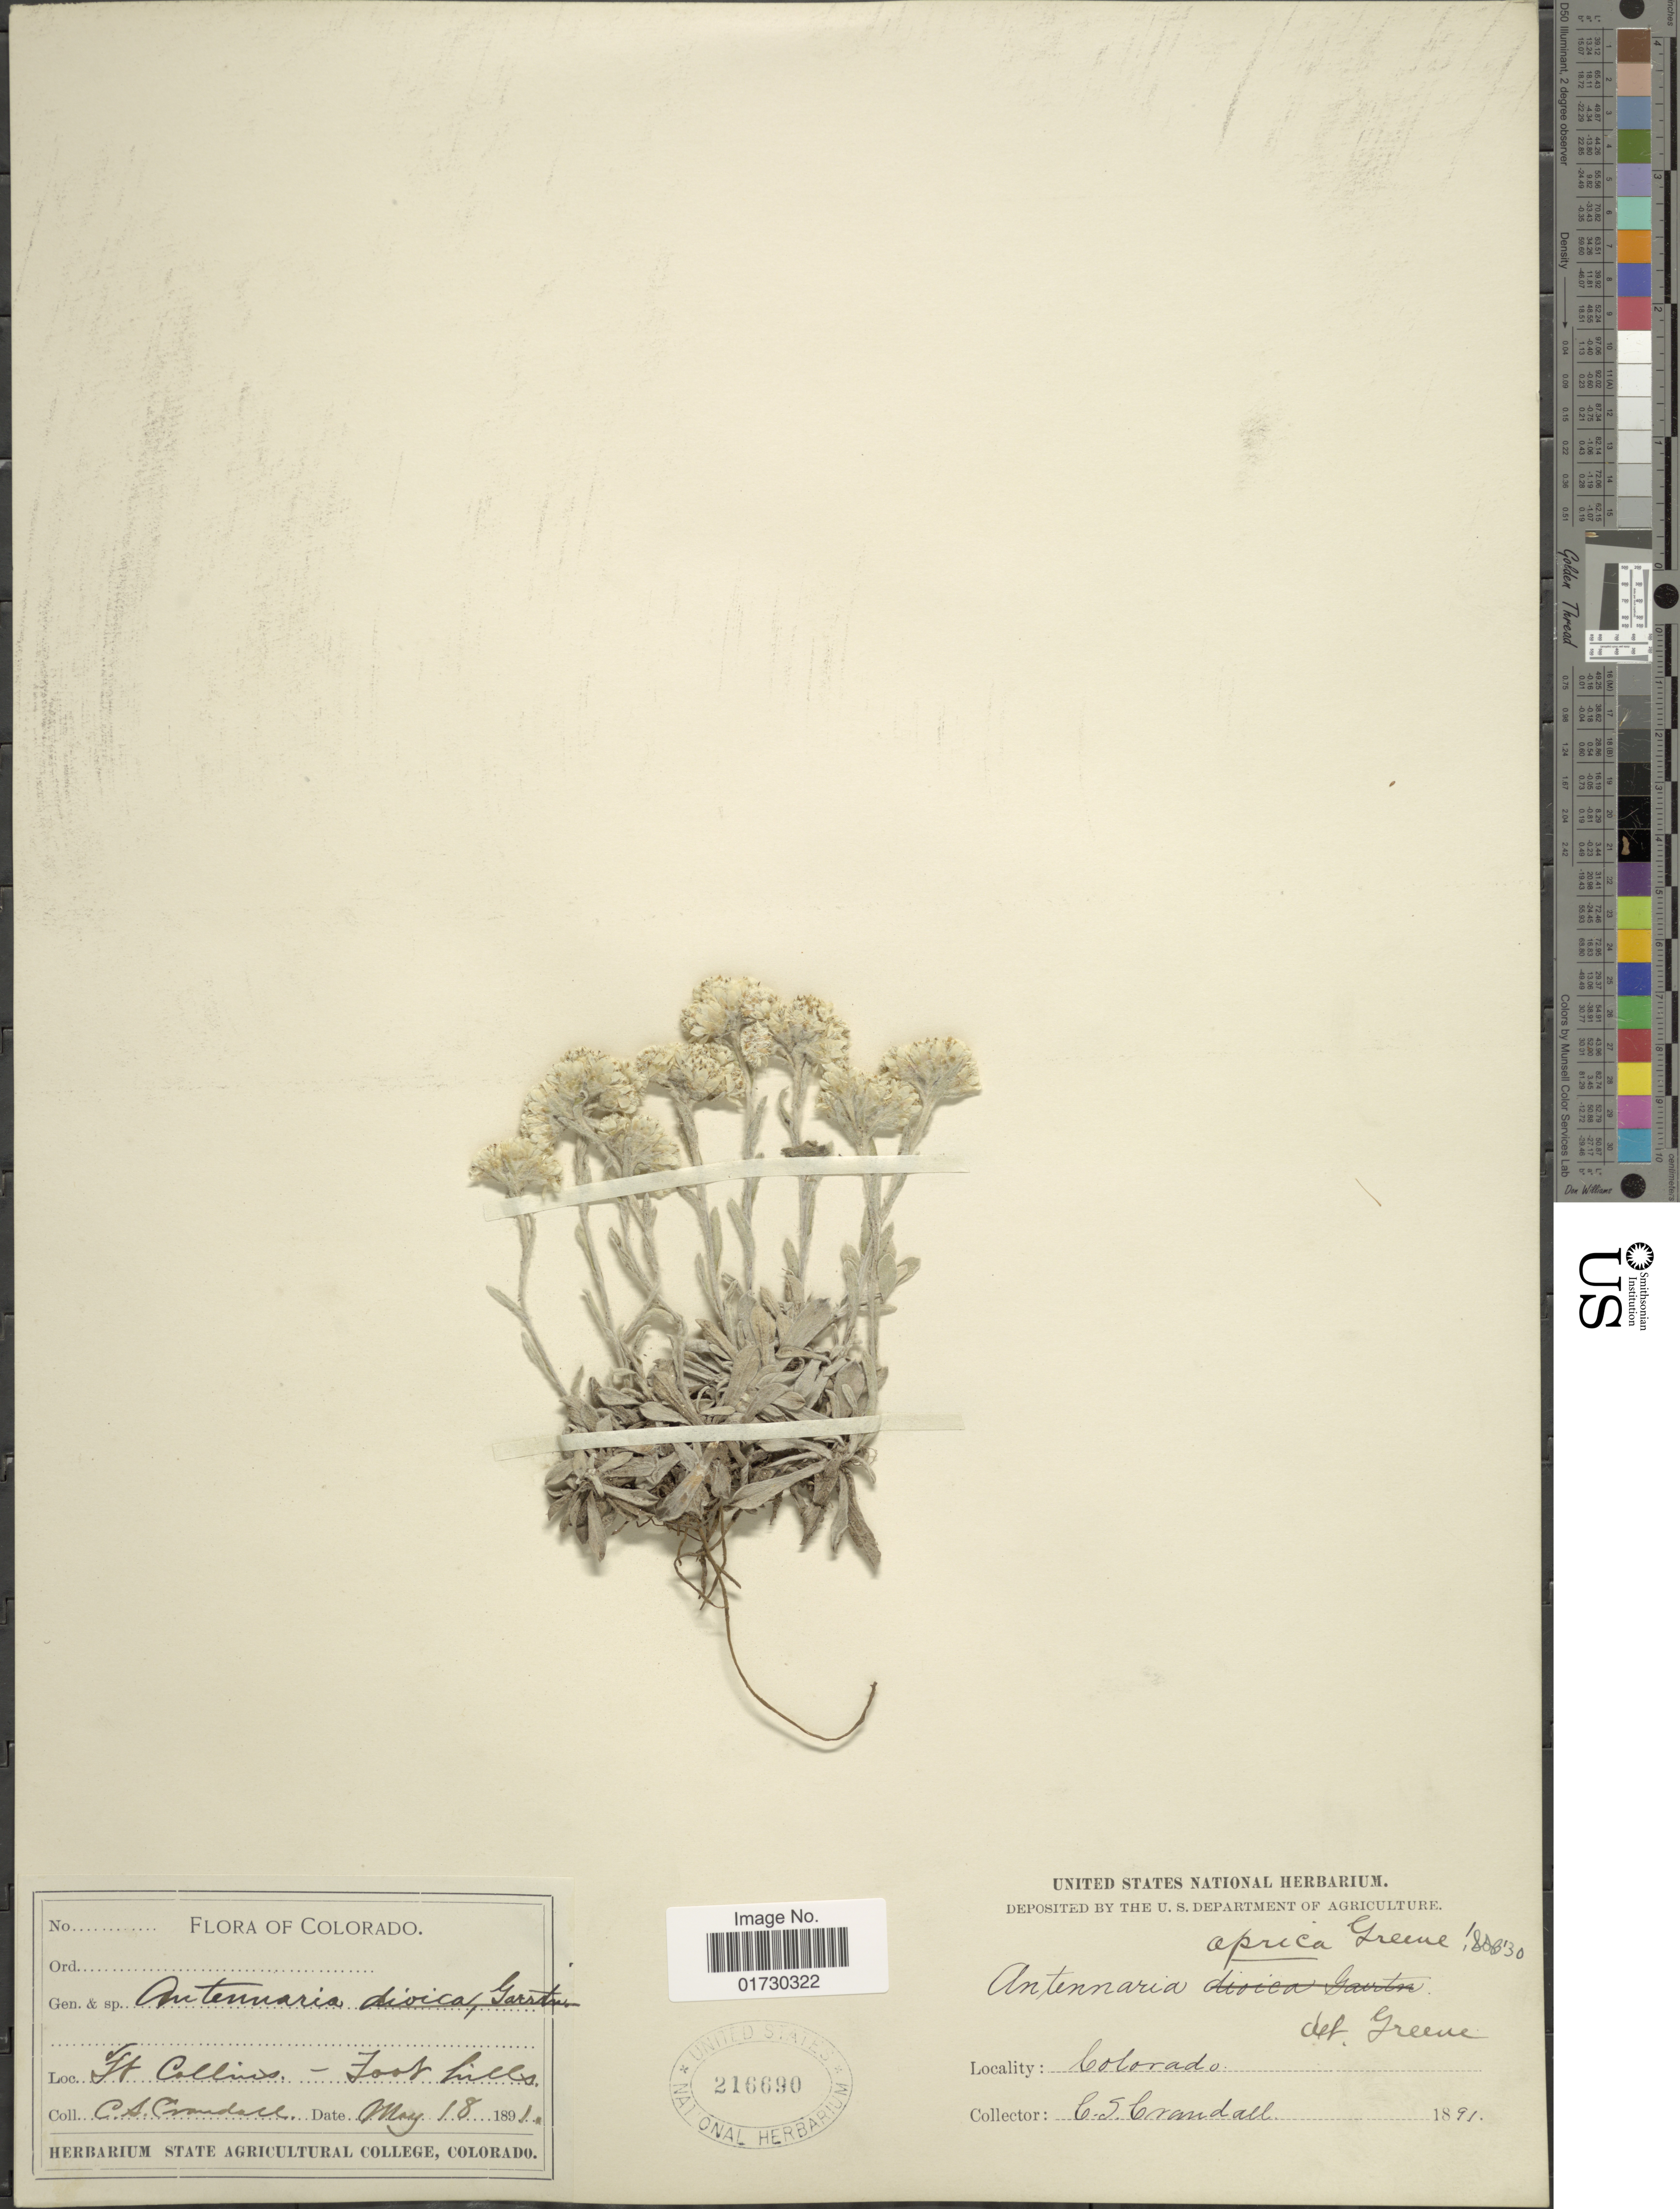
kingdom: Plantae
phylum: Tracheophyta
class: Magnoliopsida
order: Asterales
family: Asteraceae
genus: Antennaria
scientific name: Antennaria aprica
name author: Greene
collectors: C. Crandall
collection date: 1891-05-18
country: United States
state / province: Colorado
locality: Ft. Collins, Foot hills